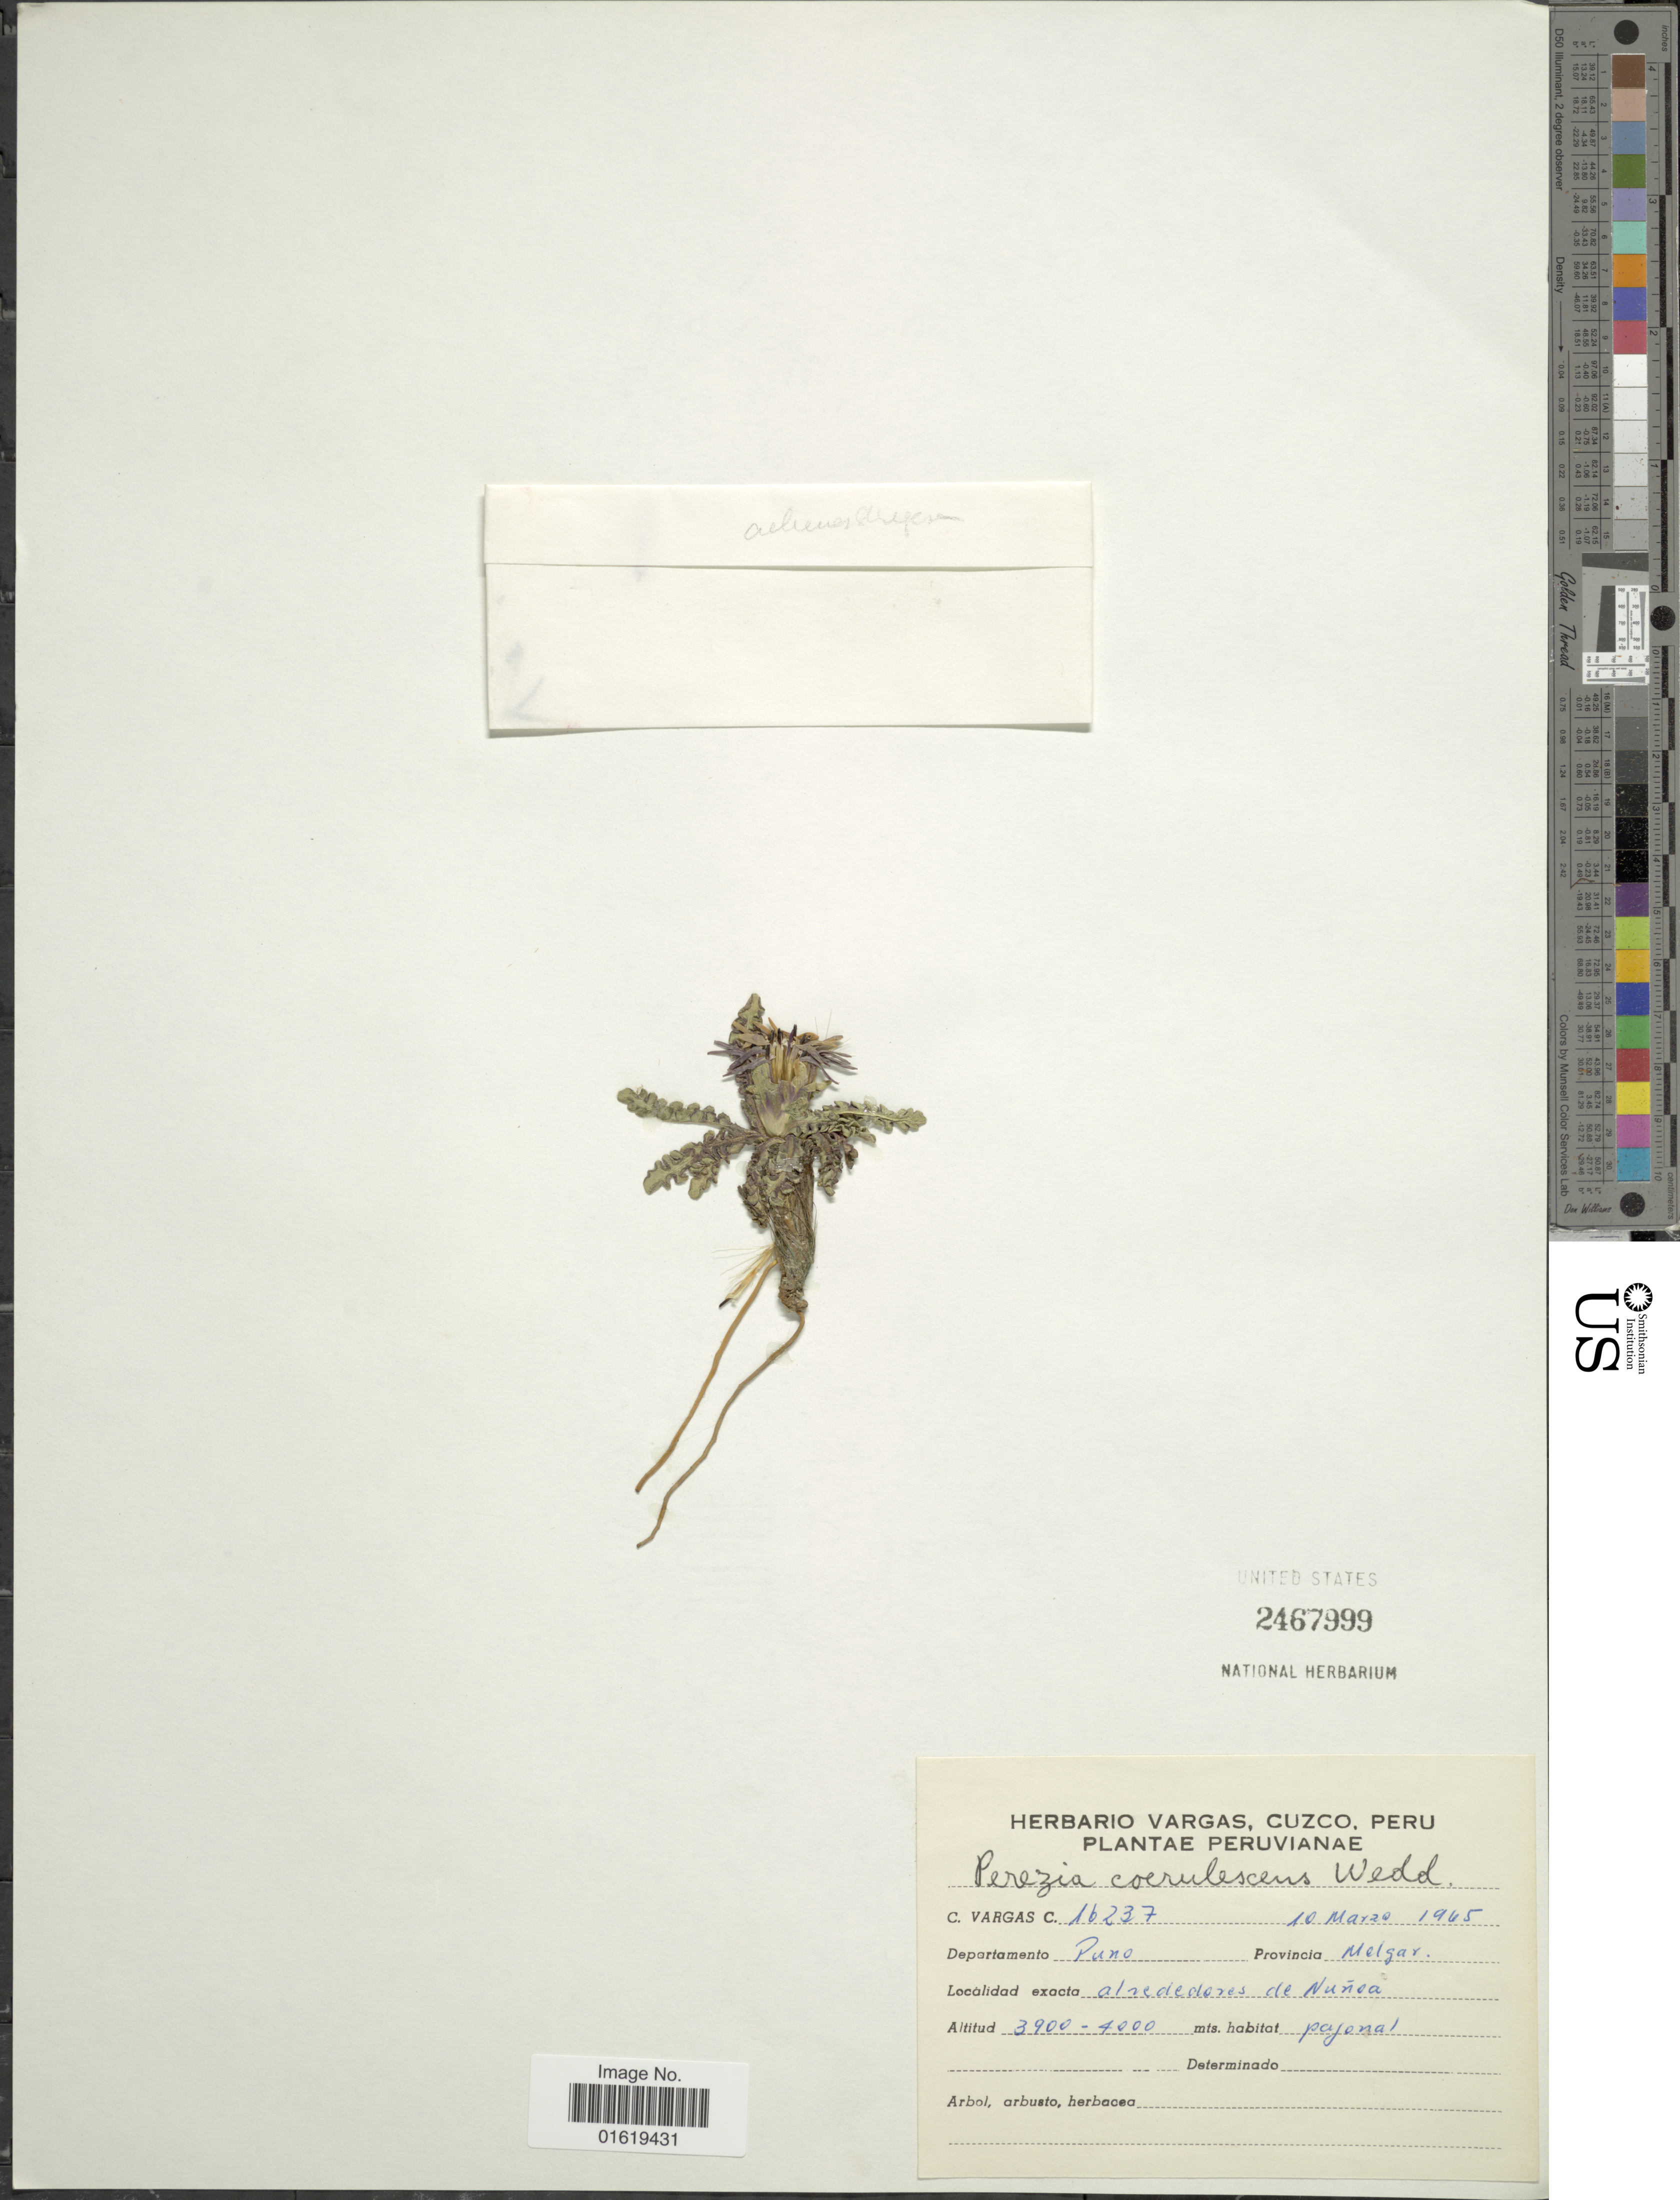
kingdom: Plantae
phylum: Tracheophyta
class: Magnoliopsida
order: Asterales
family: Asteraceae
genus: Perezia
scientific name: Perezia coerulescens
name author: Wedd.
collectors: C. Vargas Calderón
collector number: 16237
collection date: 1965-03-10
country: Peru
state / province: Puno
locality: Departamento Puno. Provincia Melgar. Alrededores de Nuñoa.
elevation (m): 3900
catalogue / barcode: US 2467999